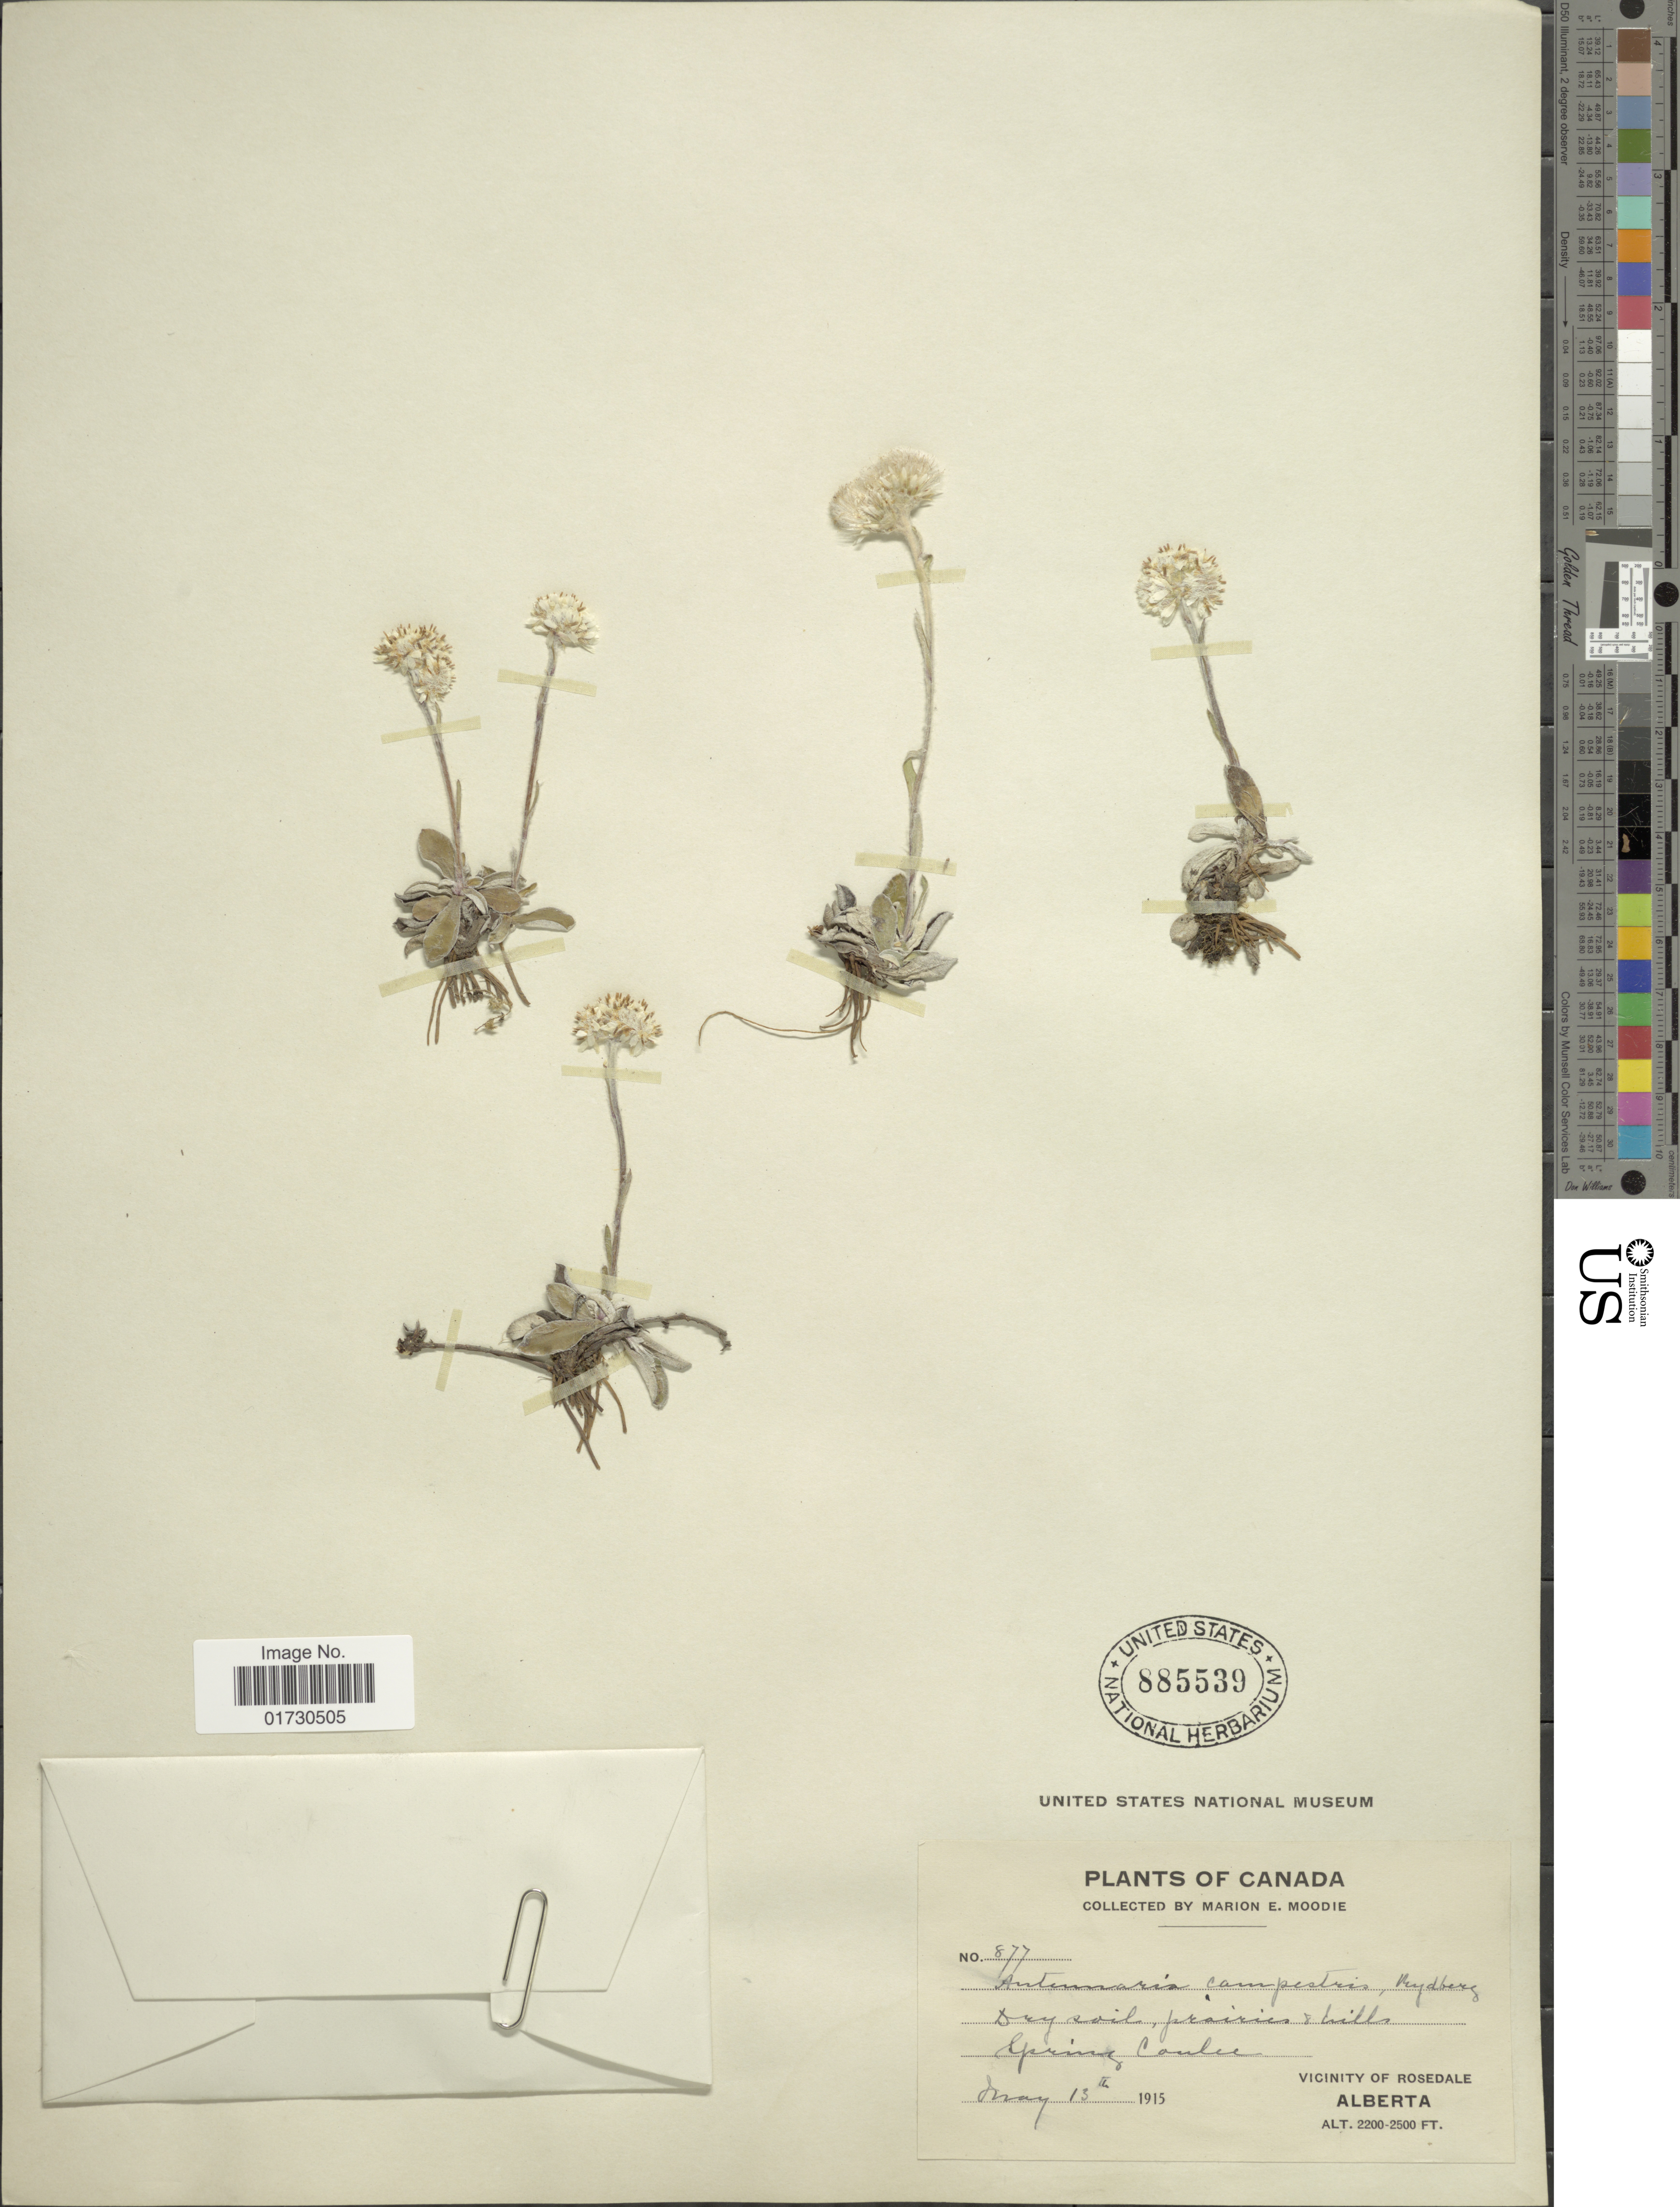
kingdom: Plantae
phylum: Tracheophyta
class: Magnoliopsida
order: Asterales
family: Asteraceae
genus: Antennaria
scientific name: Antennaria campestris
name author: Rydb.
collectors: M. E. Moodie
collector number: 877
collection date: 1915-05-13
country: Canada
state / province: Alberta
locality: Spring Caulee, Vicinity of Rosedale, Alberta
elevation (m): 671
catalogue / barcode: US 885539